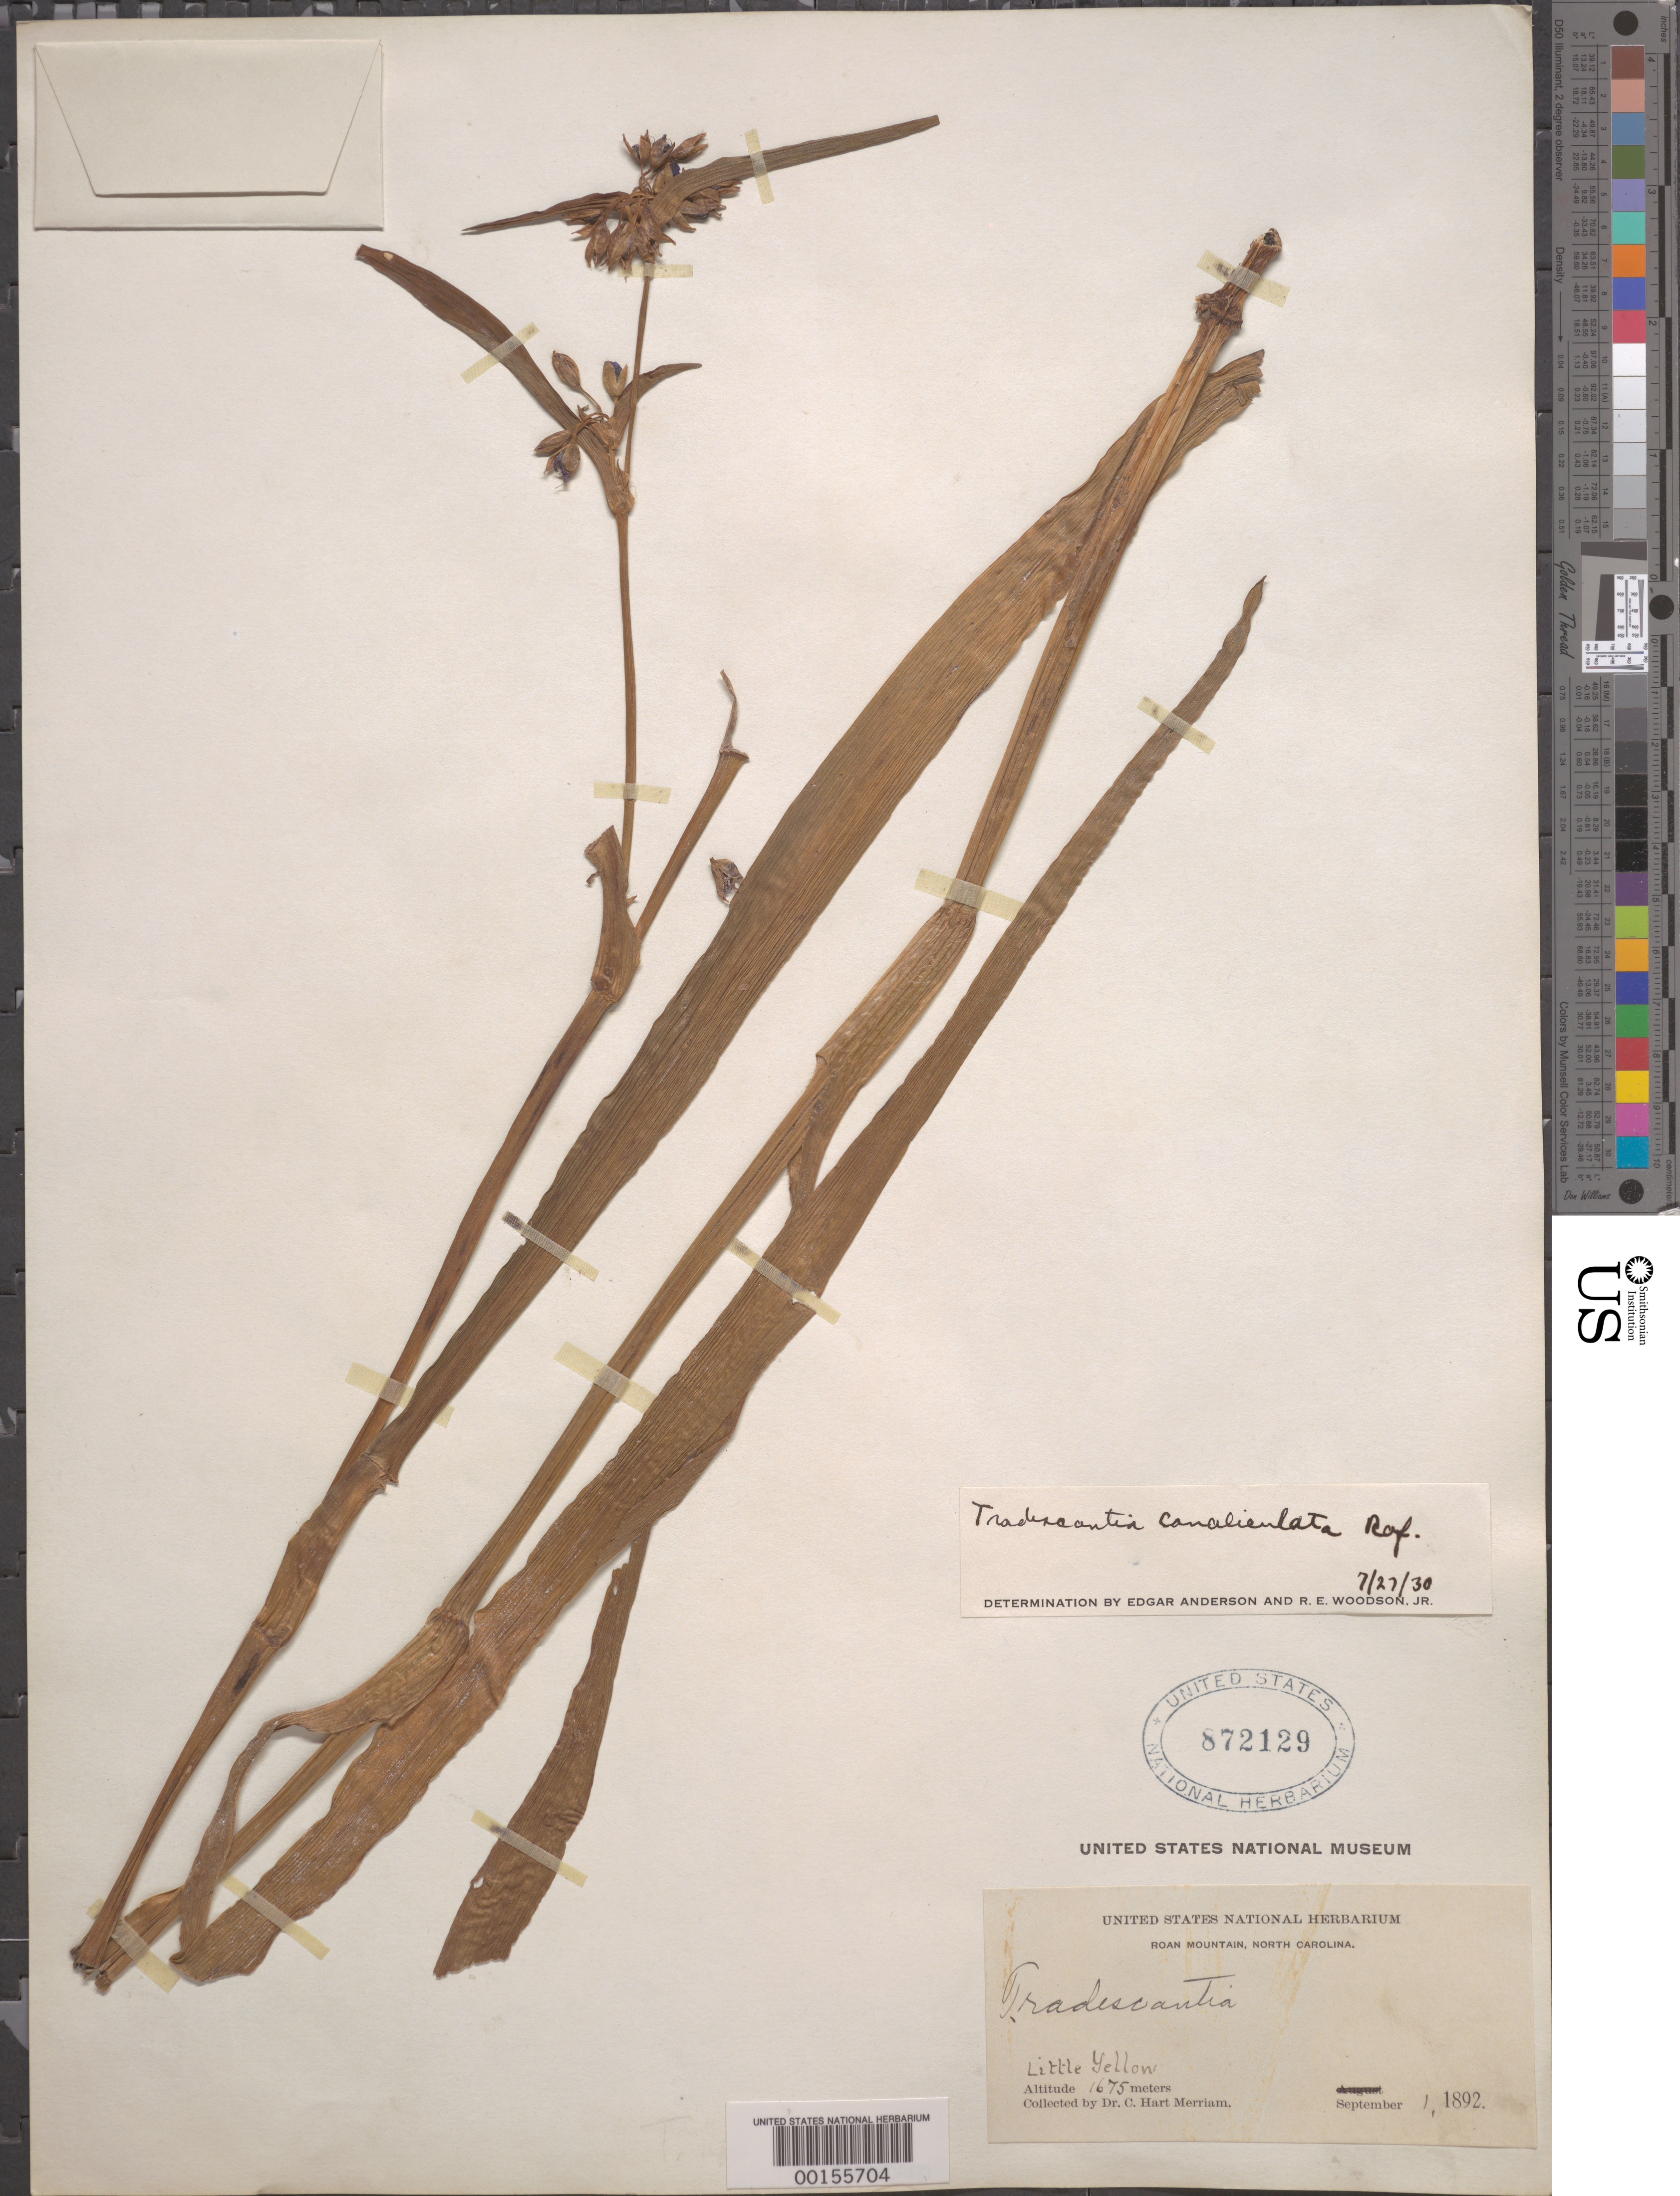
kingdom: Plantae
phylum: Tracheophyta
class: Liliopsida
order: Commelinales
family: Commelinaceae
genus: Tradescantia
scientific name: Tradescantia ohiensis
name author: Raf.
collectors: C. Merriam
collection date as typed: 01 Sep 1892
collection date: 1892-09-01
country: United States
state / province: North Carolina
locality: Roan mountain; little yellow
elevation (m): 1675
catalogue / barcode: US 872129